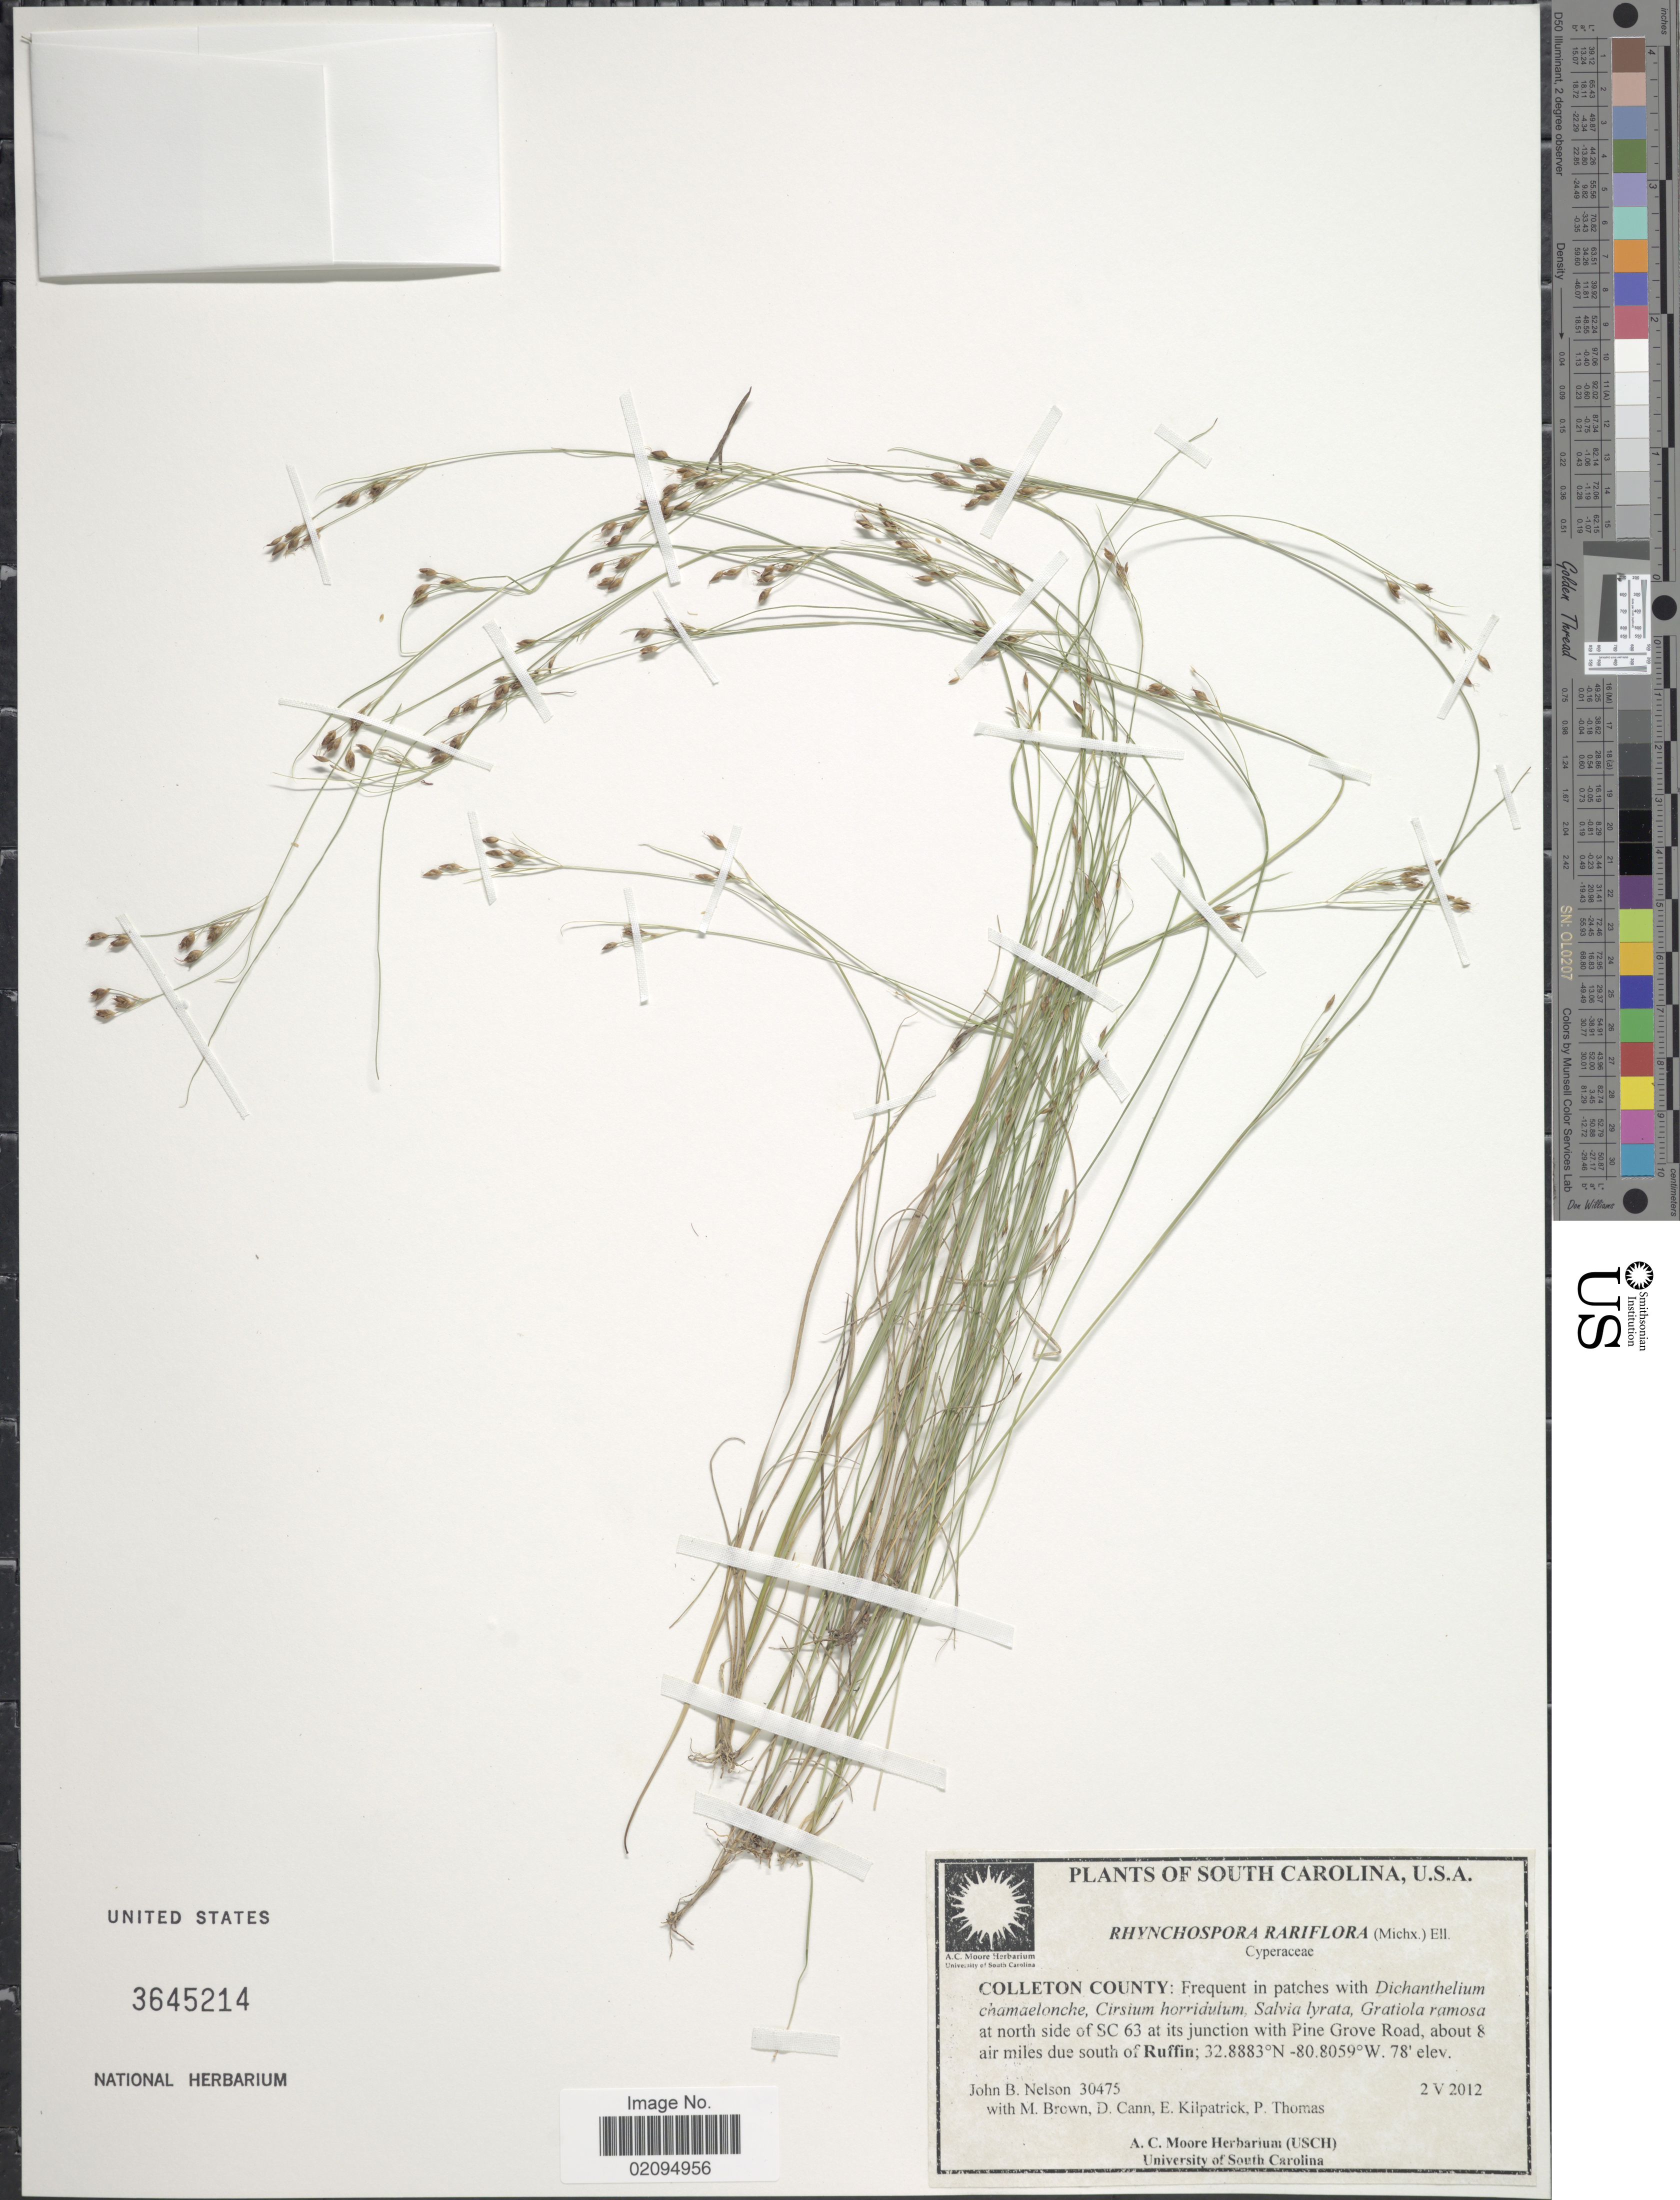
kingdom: Plantae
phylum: Tracheophyta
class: Liliopsida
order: Poales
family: Cyperaceae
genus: Rhynchospora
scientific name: Rhynchospora rariflora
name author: (Michx.) Elliott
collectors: J. Nelson, M. Brown, D. Cann, E. Kilpatrick & P. Thomas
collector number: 30475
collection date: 2012-05-02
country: United States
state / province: South Carolina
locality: Colleton County: At north side of SC 63 at its junction with Pine Grove Road, about 8 air miles due south of Ruffin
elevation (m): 24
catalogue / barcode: US 3645214